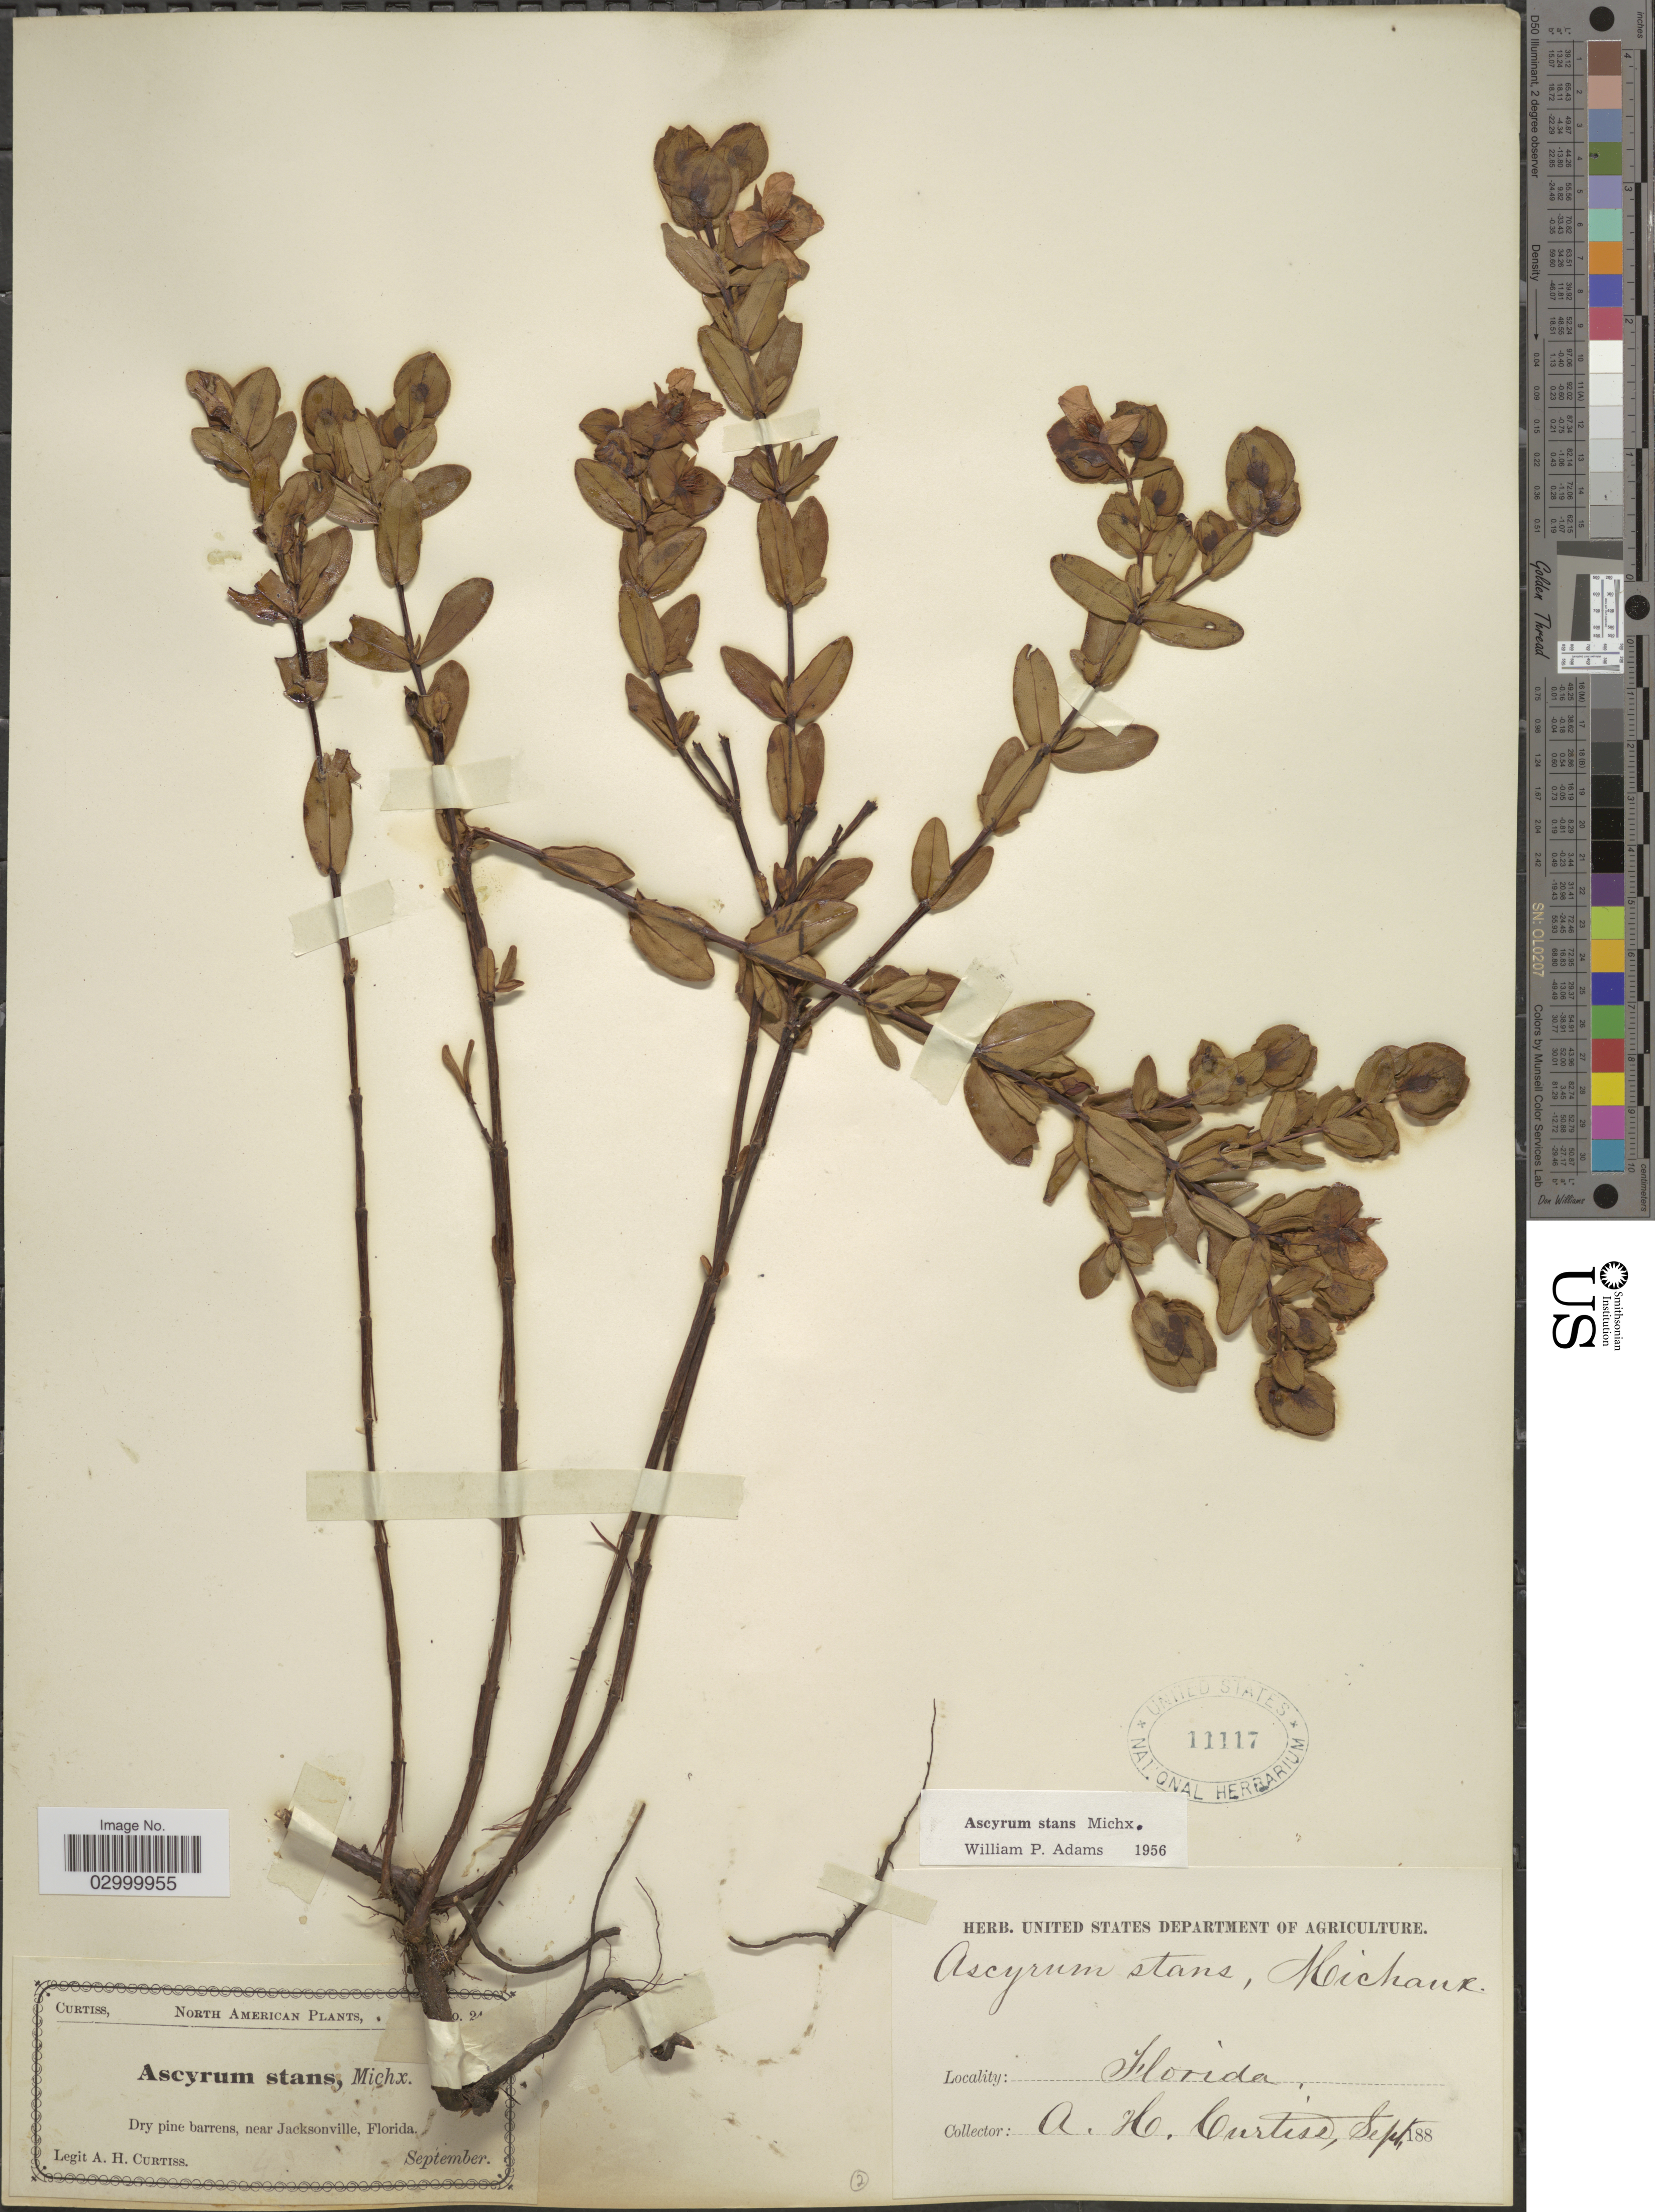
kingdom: Plantae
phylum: Tracheophyta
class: Magnoliopsida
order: Malpighiales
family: Hypericaceae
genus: Hypericum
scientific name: Hypericum crux-andreae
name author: (L.) Crantz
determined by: Strong, Mark T., (BOT), Smithsonian Institution - National Museum of Natural History (UNITED STATES)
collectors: A. H. Curtiss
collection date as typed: September 188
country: United States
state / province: Florida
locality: Dry pine barrens, near Jacksonville.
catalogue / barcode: US 11117